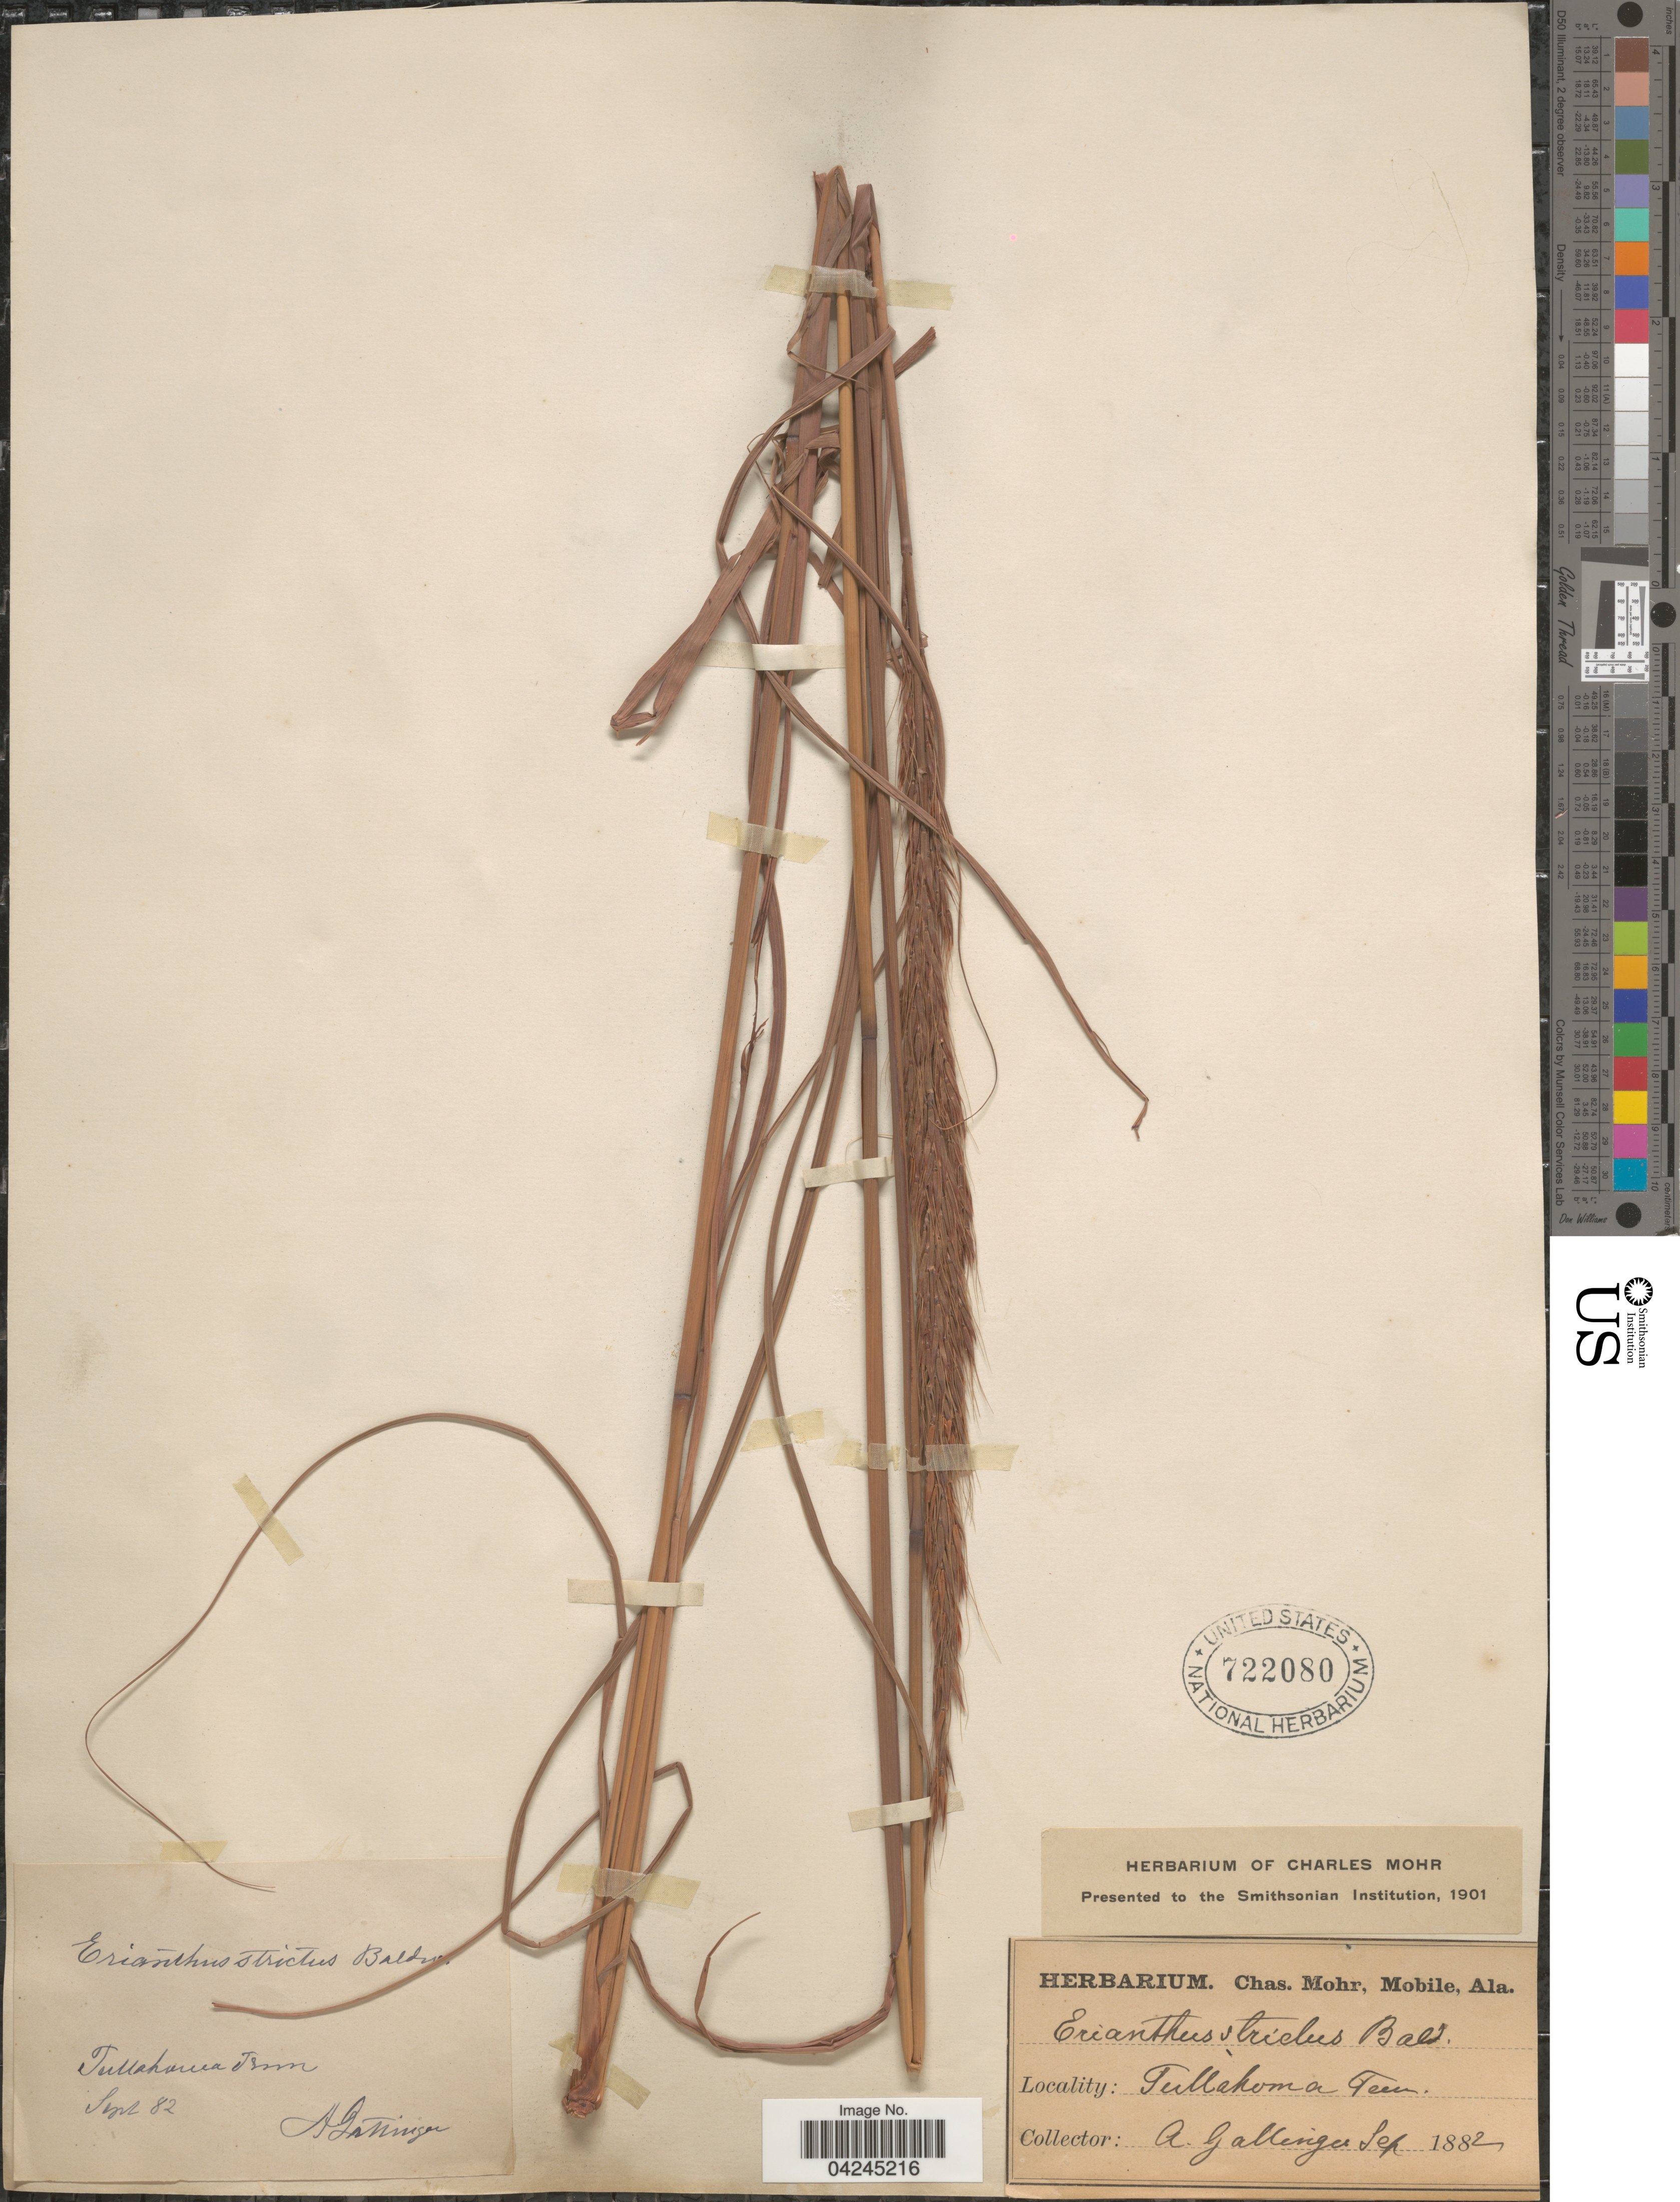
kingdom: Plantae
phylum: Tracheophyta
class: Liliopsida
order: Poales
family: Poaceae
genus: Erianthus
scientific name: Erianthus strictus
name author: Baldwin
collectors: A. Gattinger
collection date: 1882-09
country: United States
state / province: Tennessee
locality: Tullahoma.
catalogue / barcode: US 722080